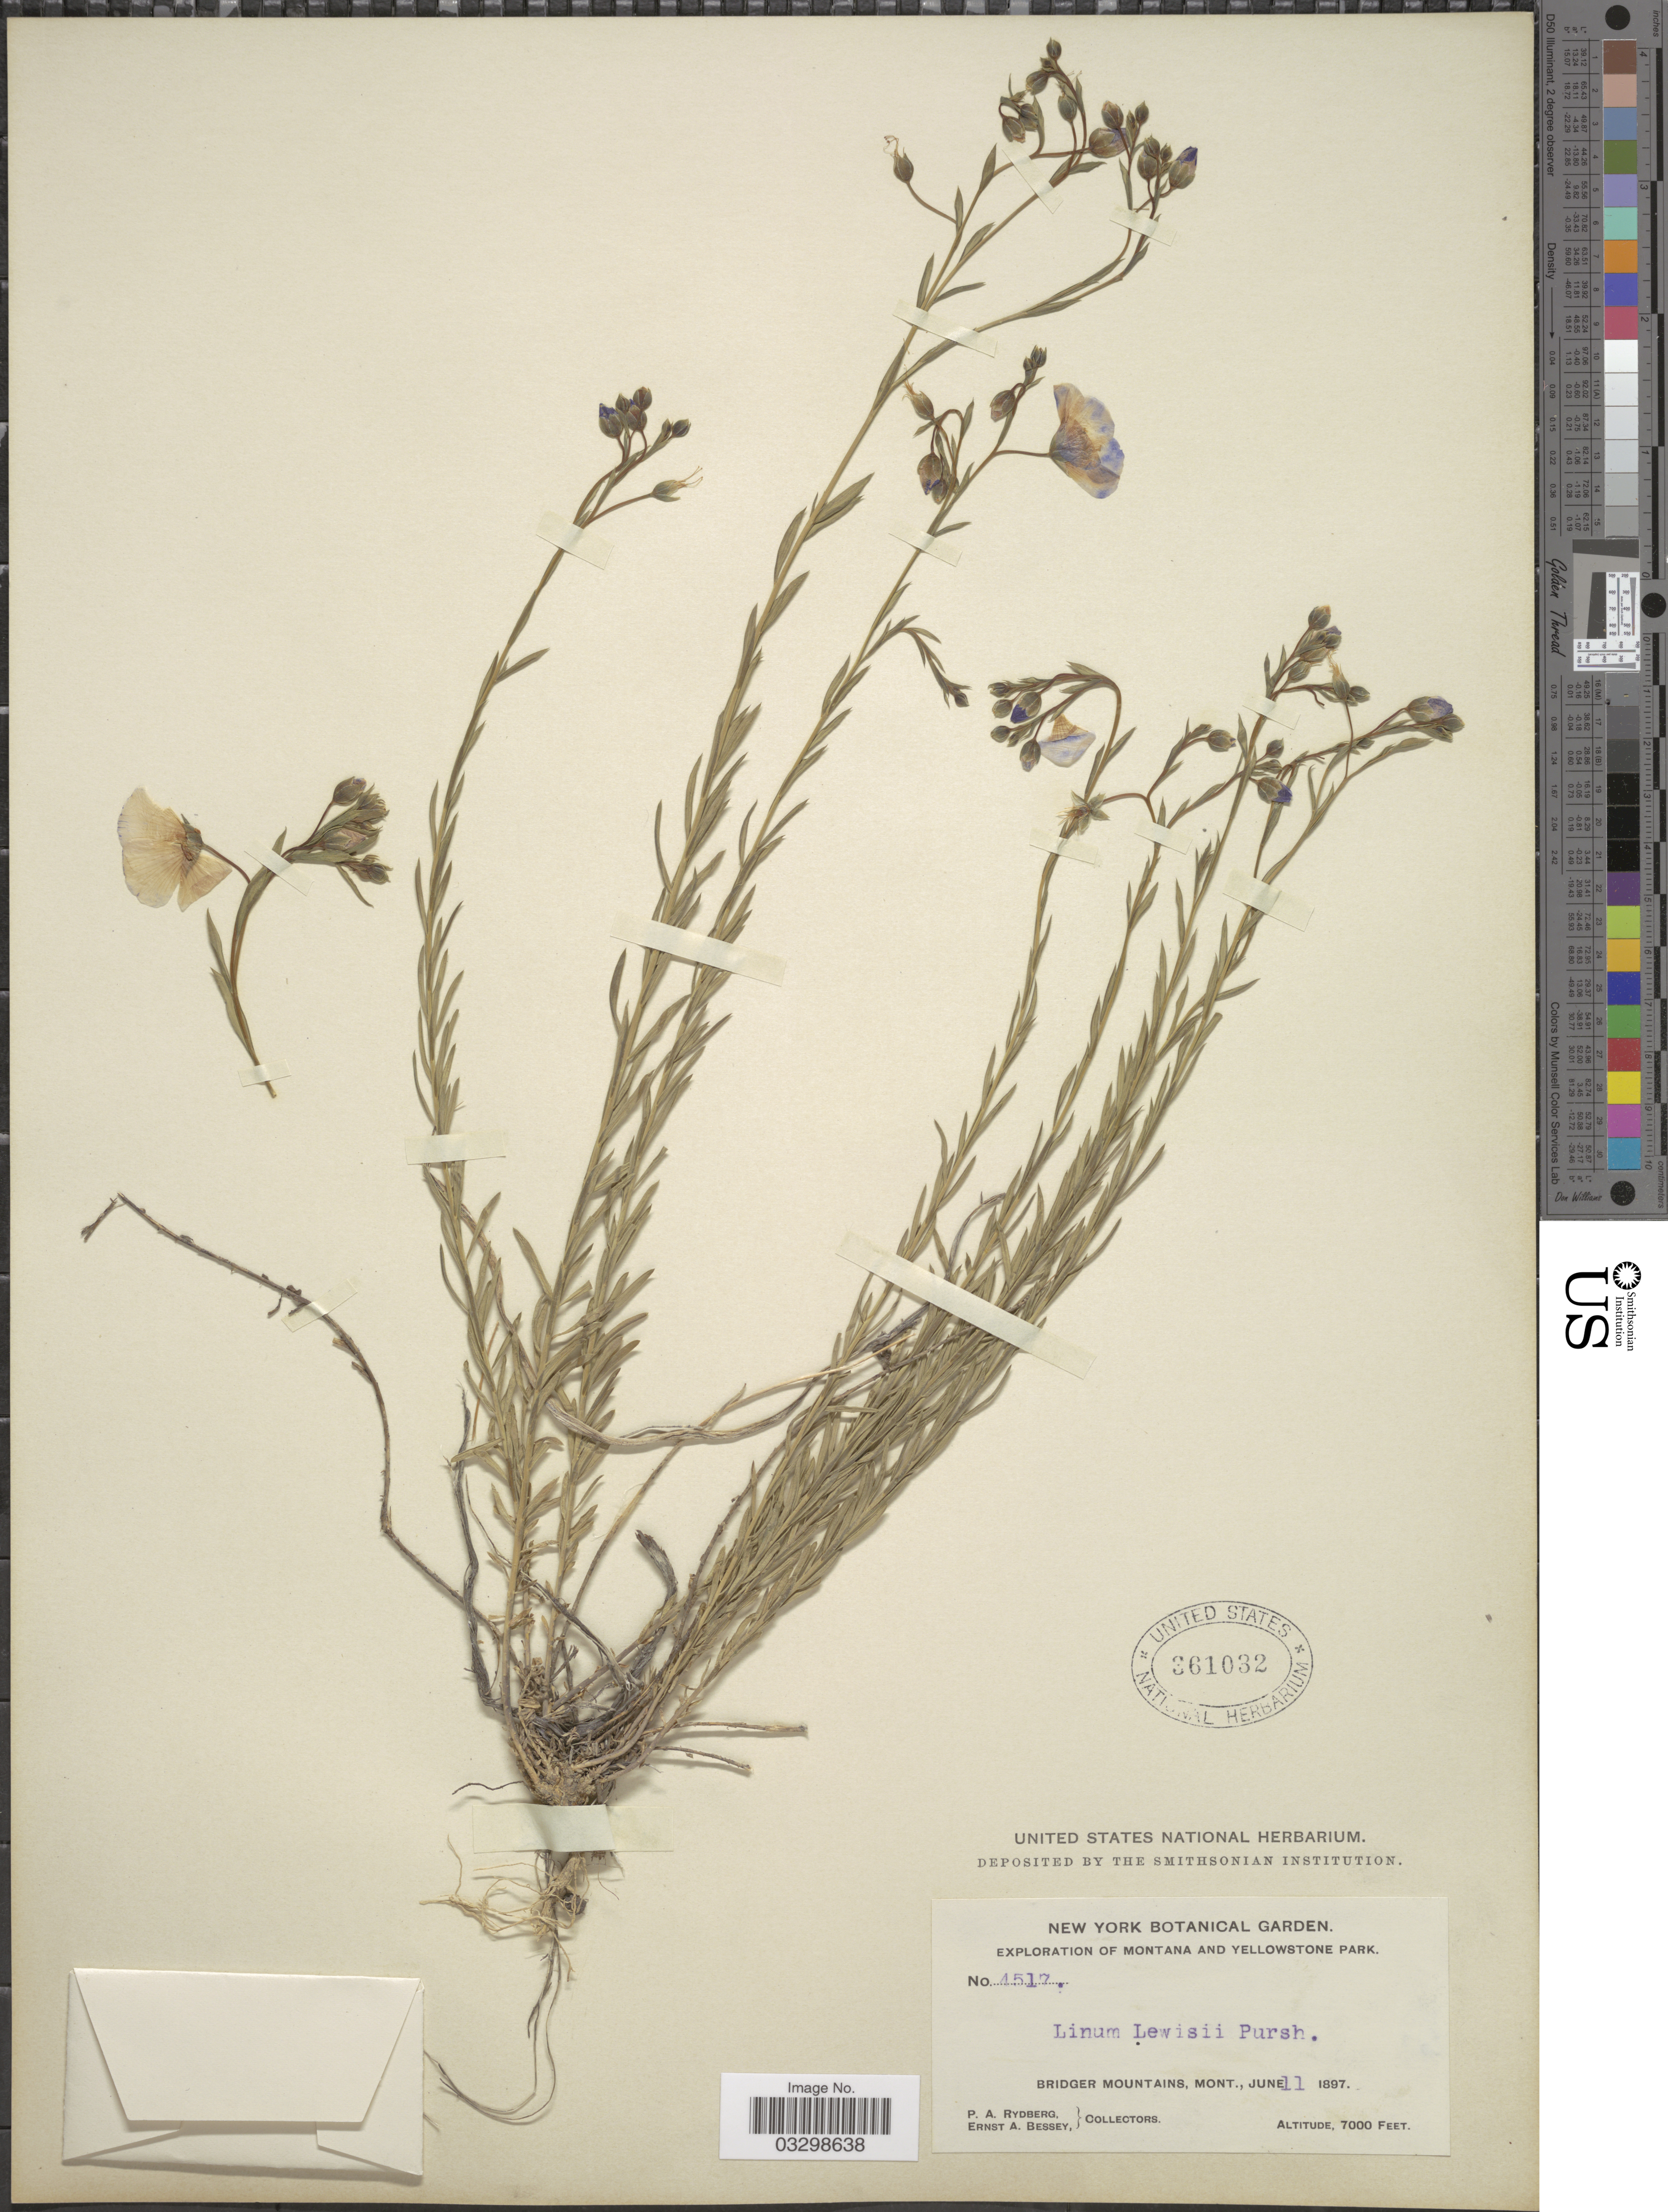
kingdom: Plantae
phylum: Tracheophyta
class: Magnoliopsida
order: Malpighiales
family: Linaceae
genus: Linum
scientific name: Linum lewisii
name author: Pursh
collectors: P. A. Rydberg & E. A. Bessey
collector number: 4517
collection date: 1897-06-11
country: United States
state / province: Montana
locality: Yellowstone Park. Bridger Mountains.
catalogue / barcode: US 361032